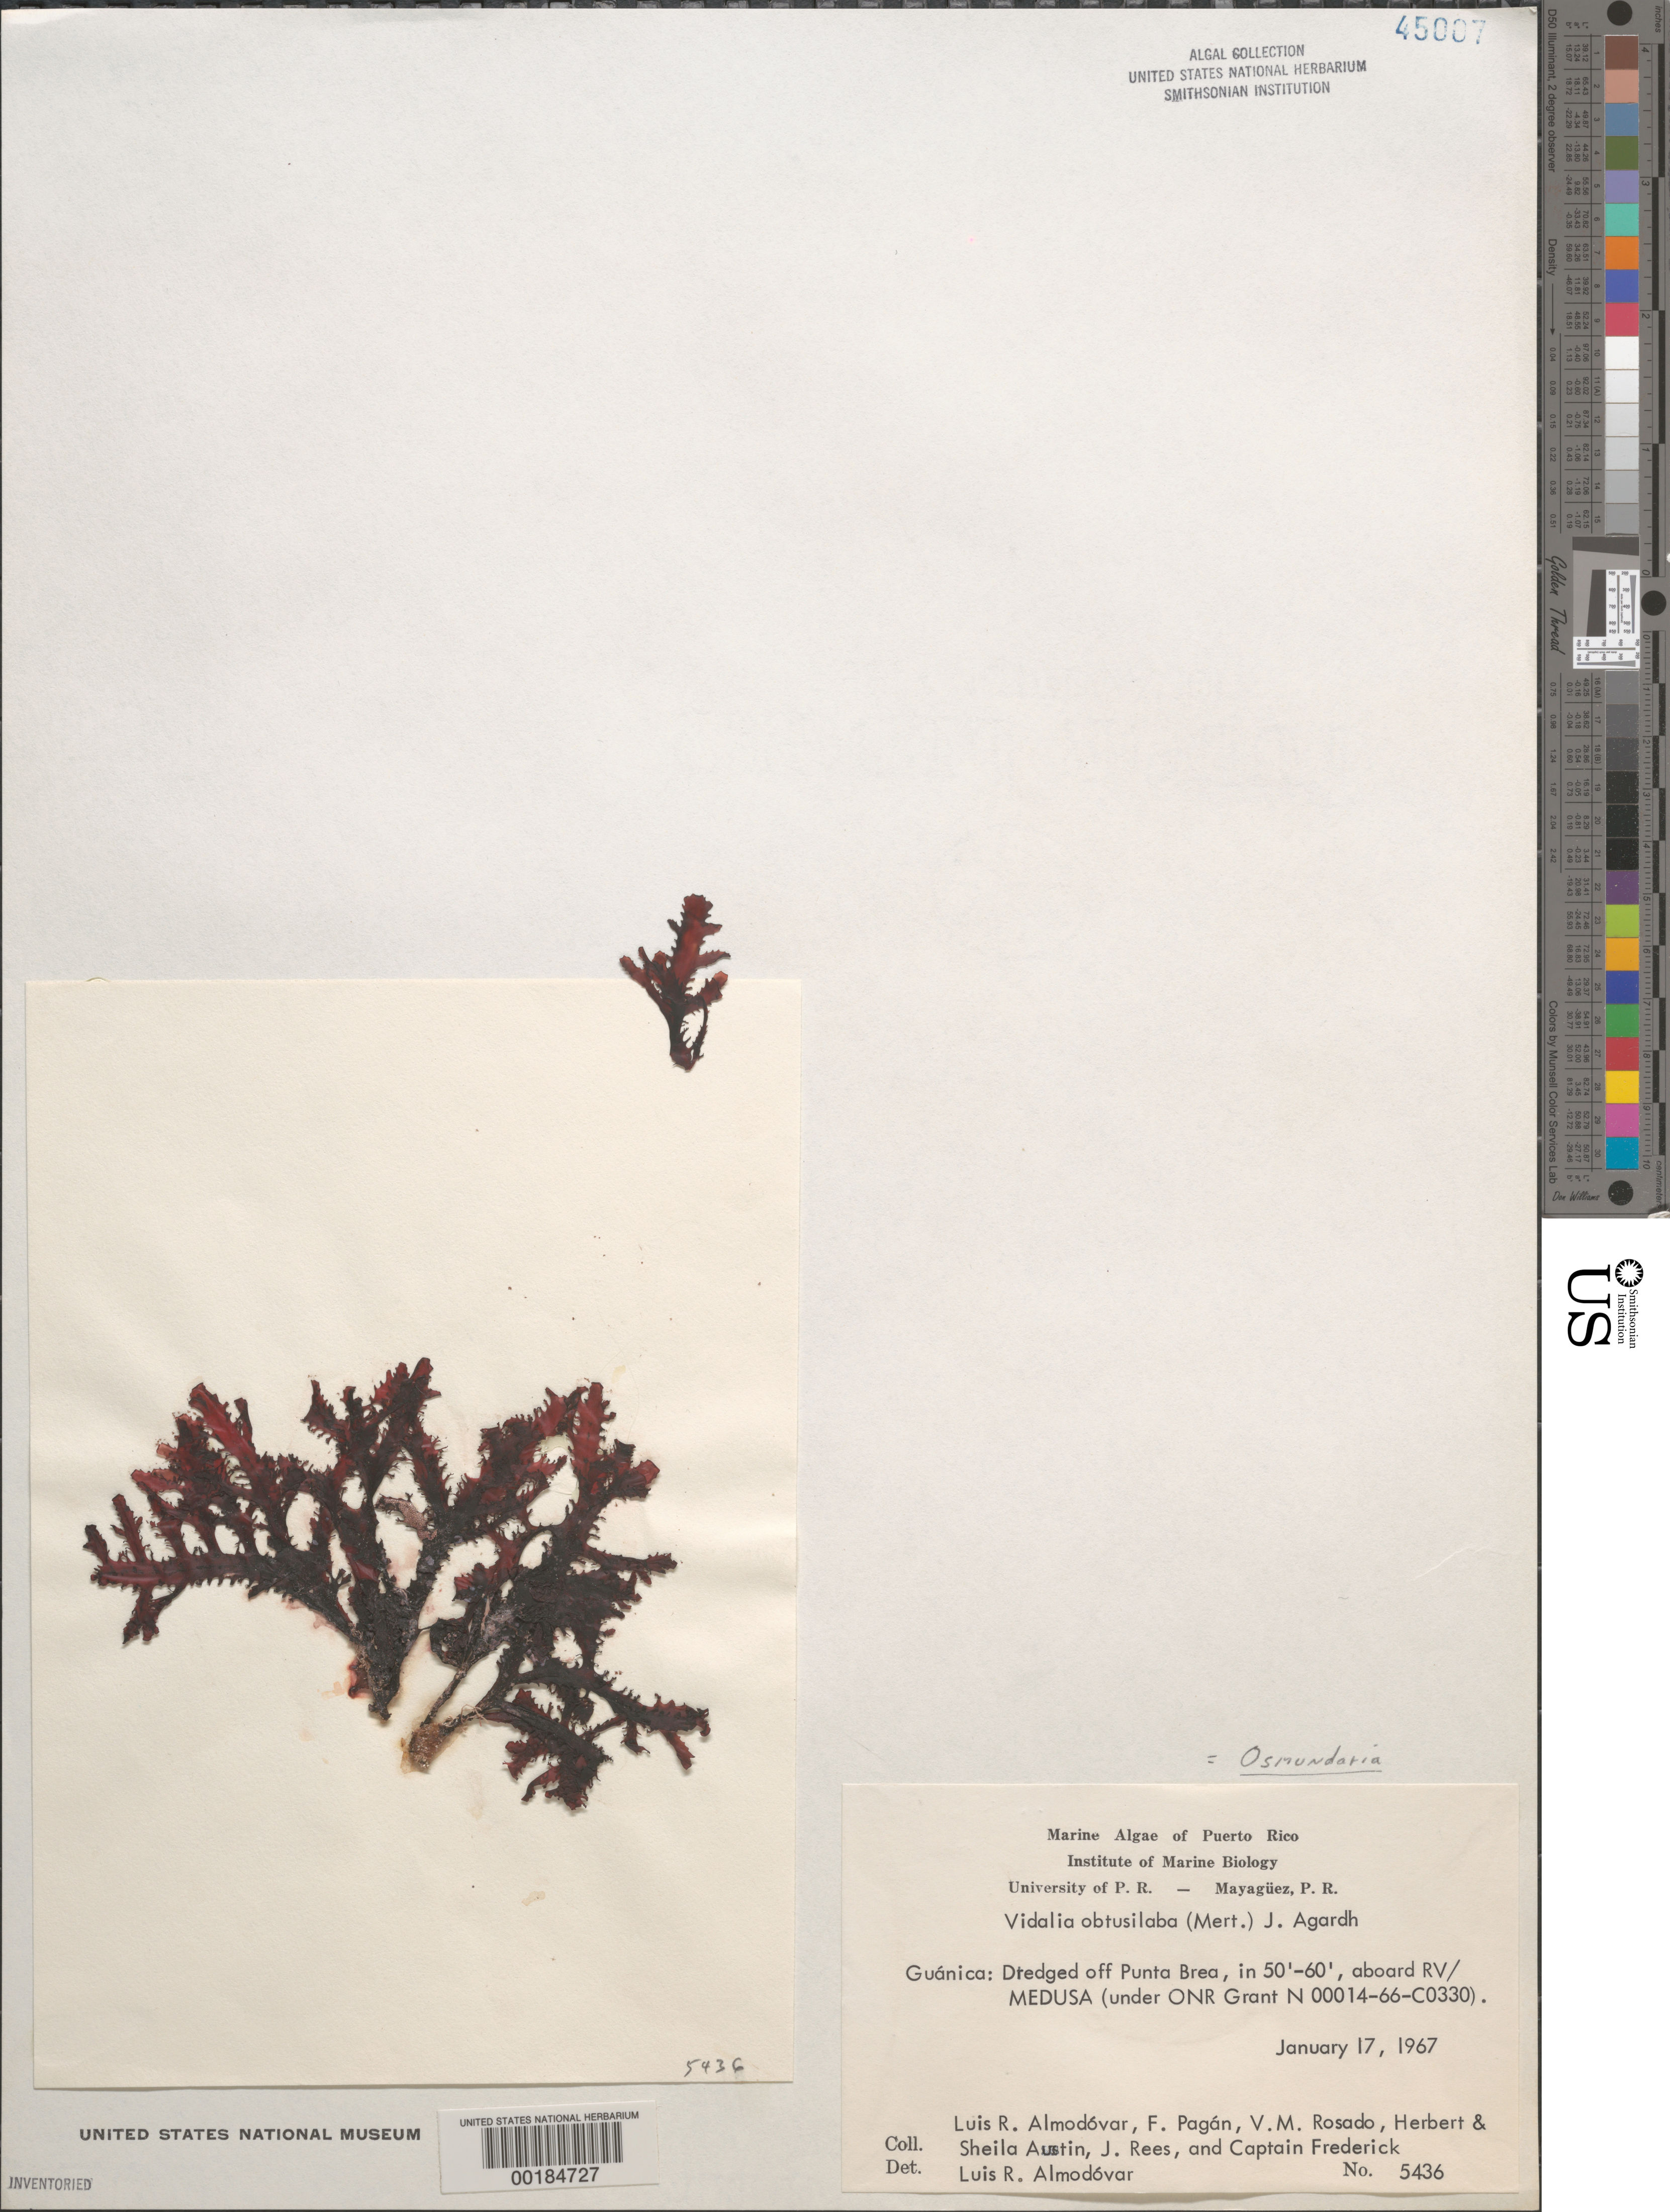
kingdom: Plantae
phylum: Rhodophyta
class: Florideophyceae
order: Ceramiales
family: Rhodomelaceae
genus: Vidalia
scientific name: Vidalia obtusiloba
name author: (C. Agardh) J. Agardh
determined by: Almodovar, L. R.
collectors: L. Almodovar, F. Pagan, V. Rosado, H. Austin, S. Austin, J. Rees & C. Frederick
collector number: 5436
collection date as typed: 17 Jan 1967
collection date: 1967-01-17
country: Puerto Rico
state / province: Guanica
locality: Off Punta Brea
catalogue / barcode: US 45007